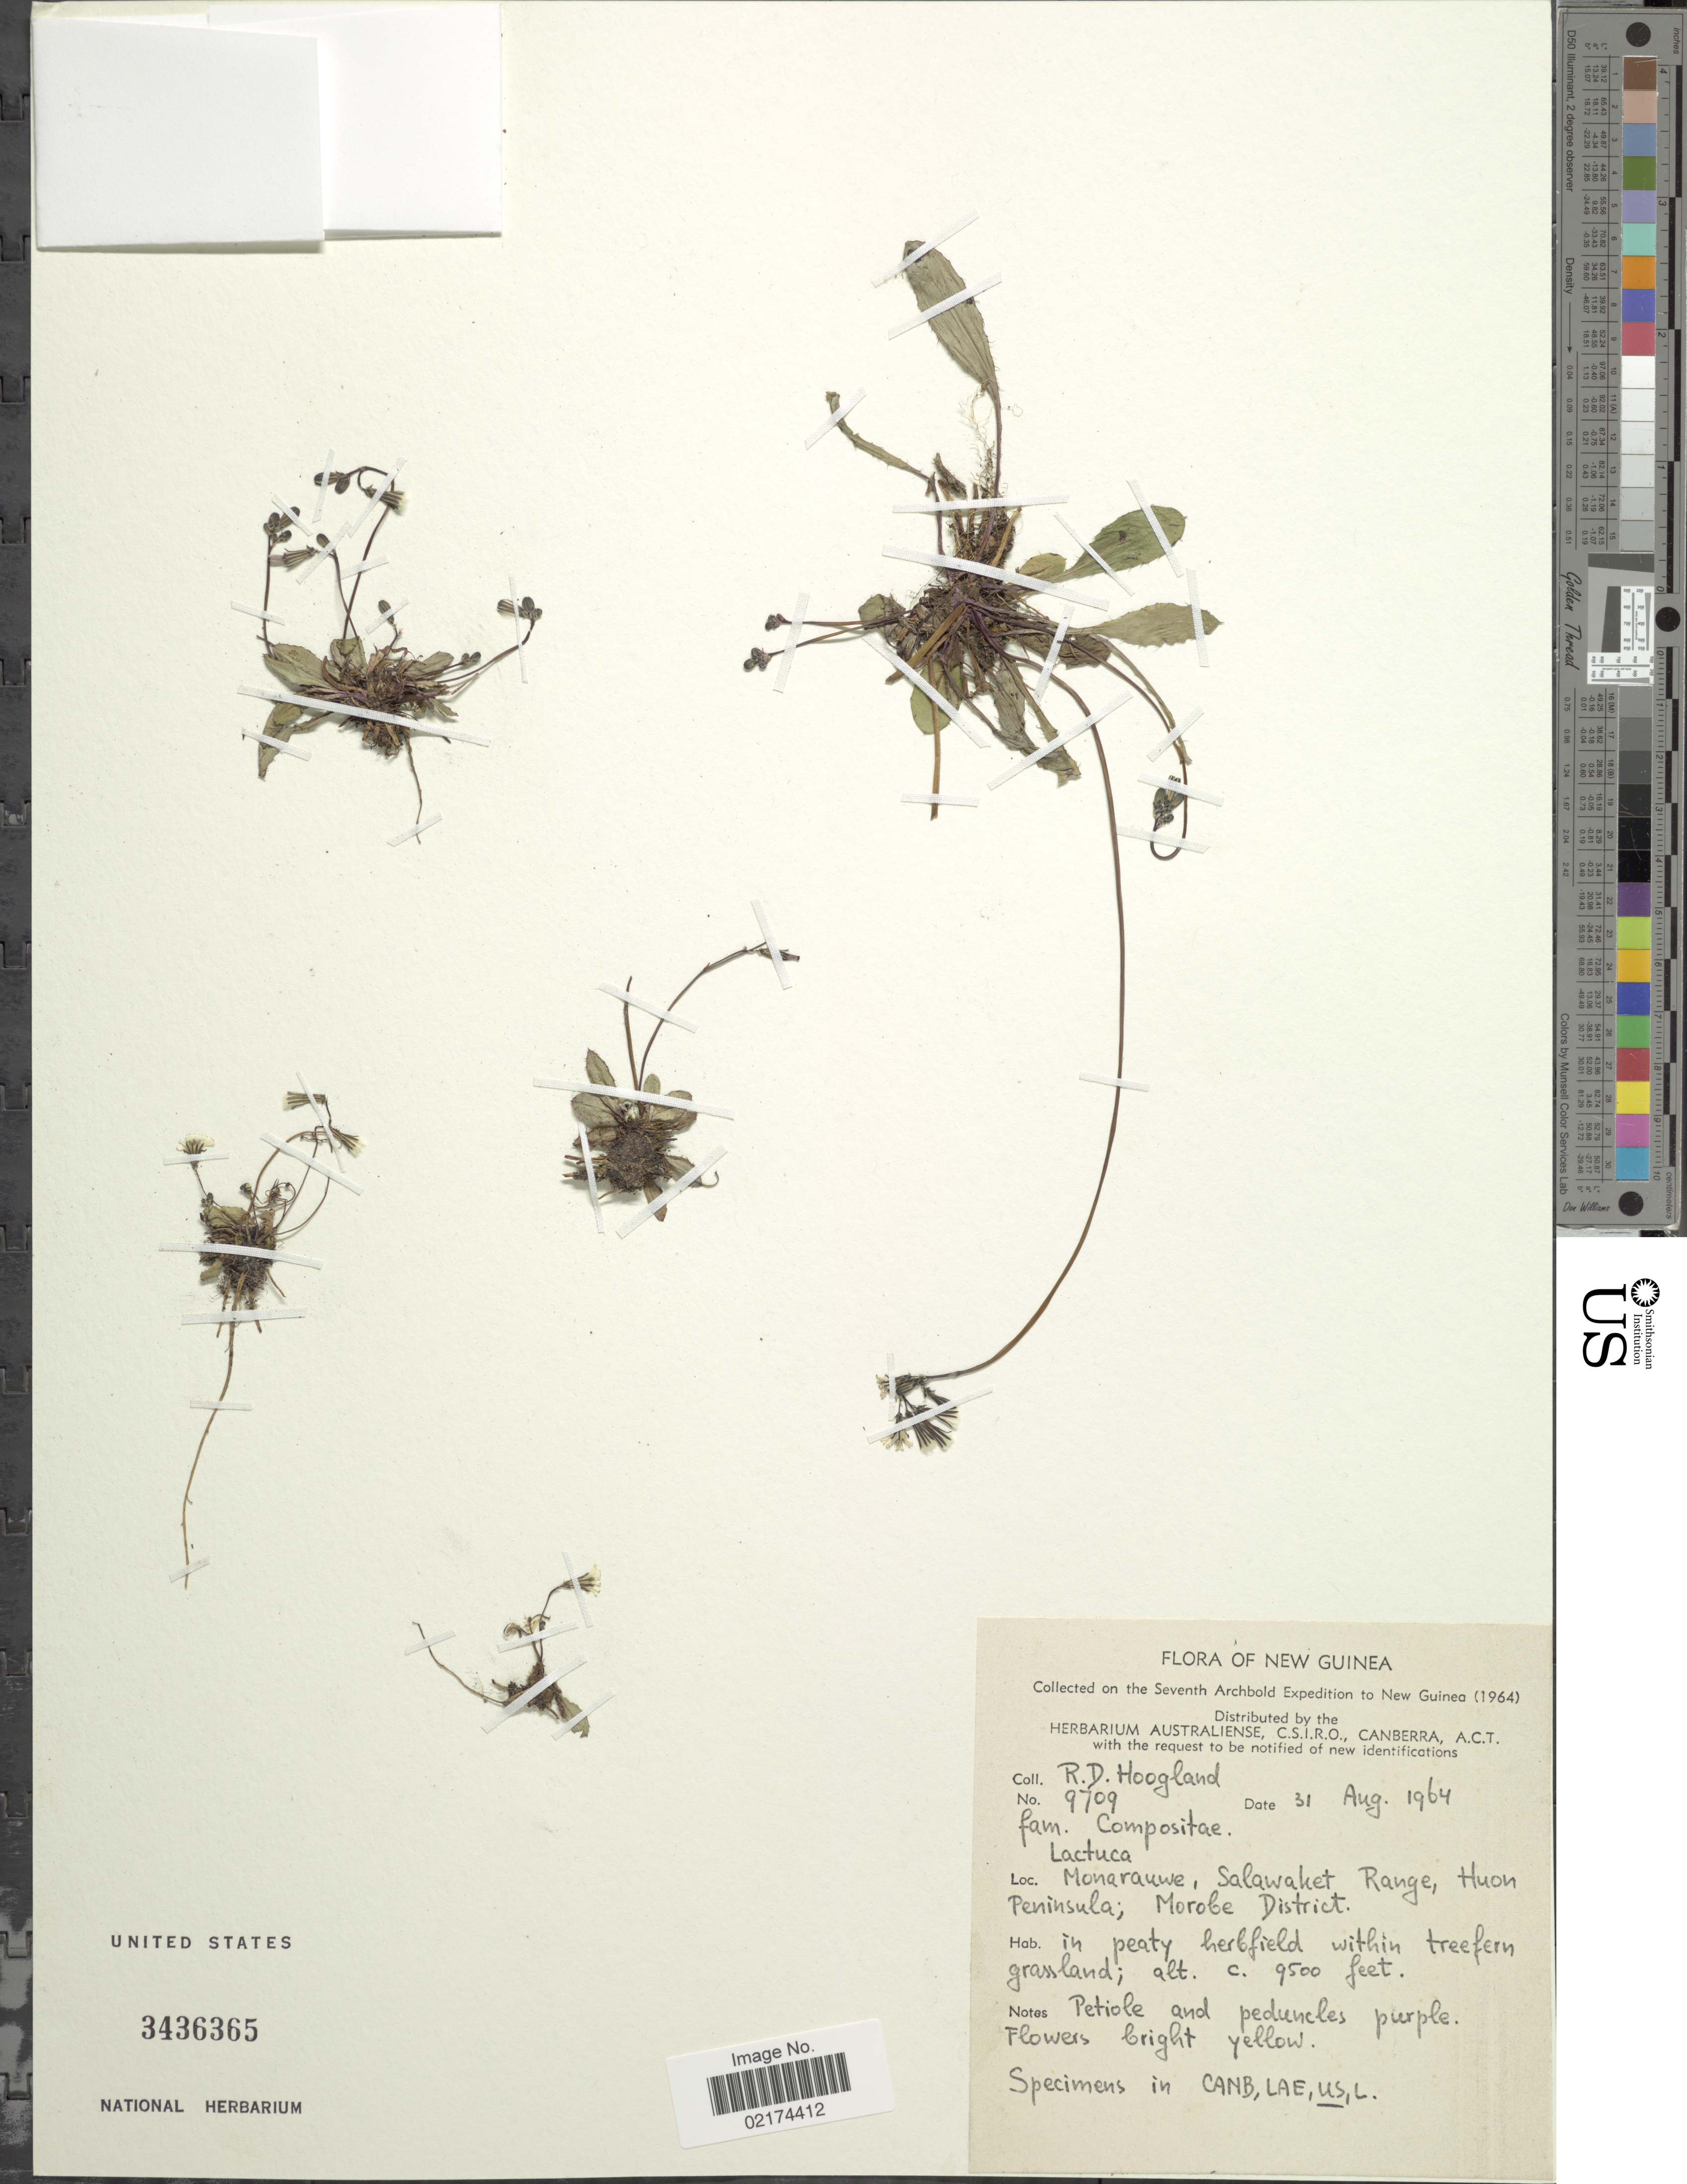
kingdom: Plantae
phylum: Tracheophyta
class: Magnoliopsida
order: Asterales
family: Asteraceae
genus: Lactuca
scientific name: Lactuca laevigata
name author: (Blume) DC.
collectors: R. D. Hoogland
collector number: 9709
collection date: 1964-08-31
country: Papua New Guinea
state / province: Morobe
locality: Seventh Archbold, Monarauwe, Salawaket Range, Huon Peninsula; Morobe District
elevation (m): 2896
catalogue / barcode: US 3436365